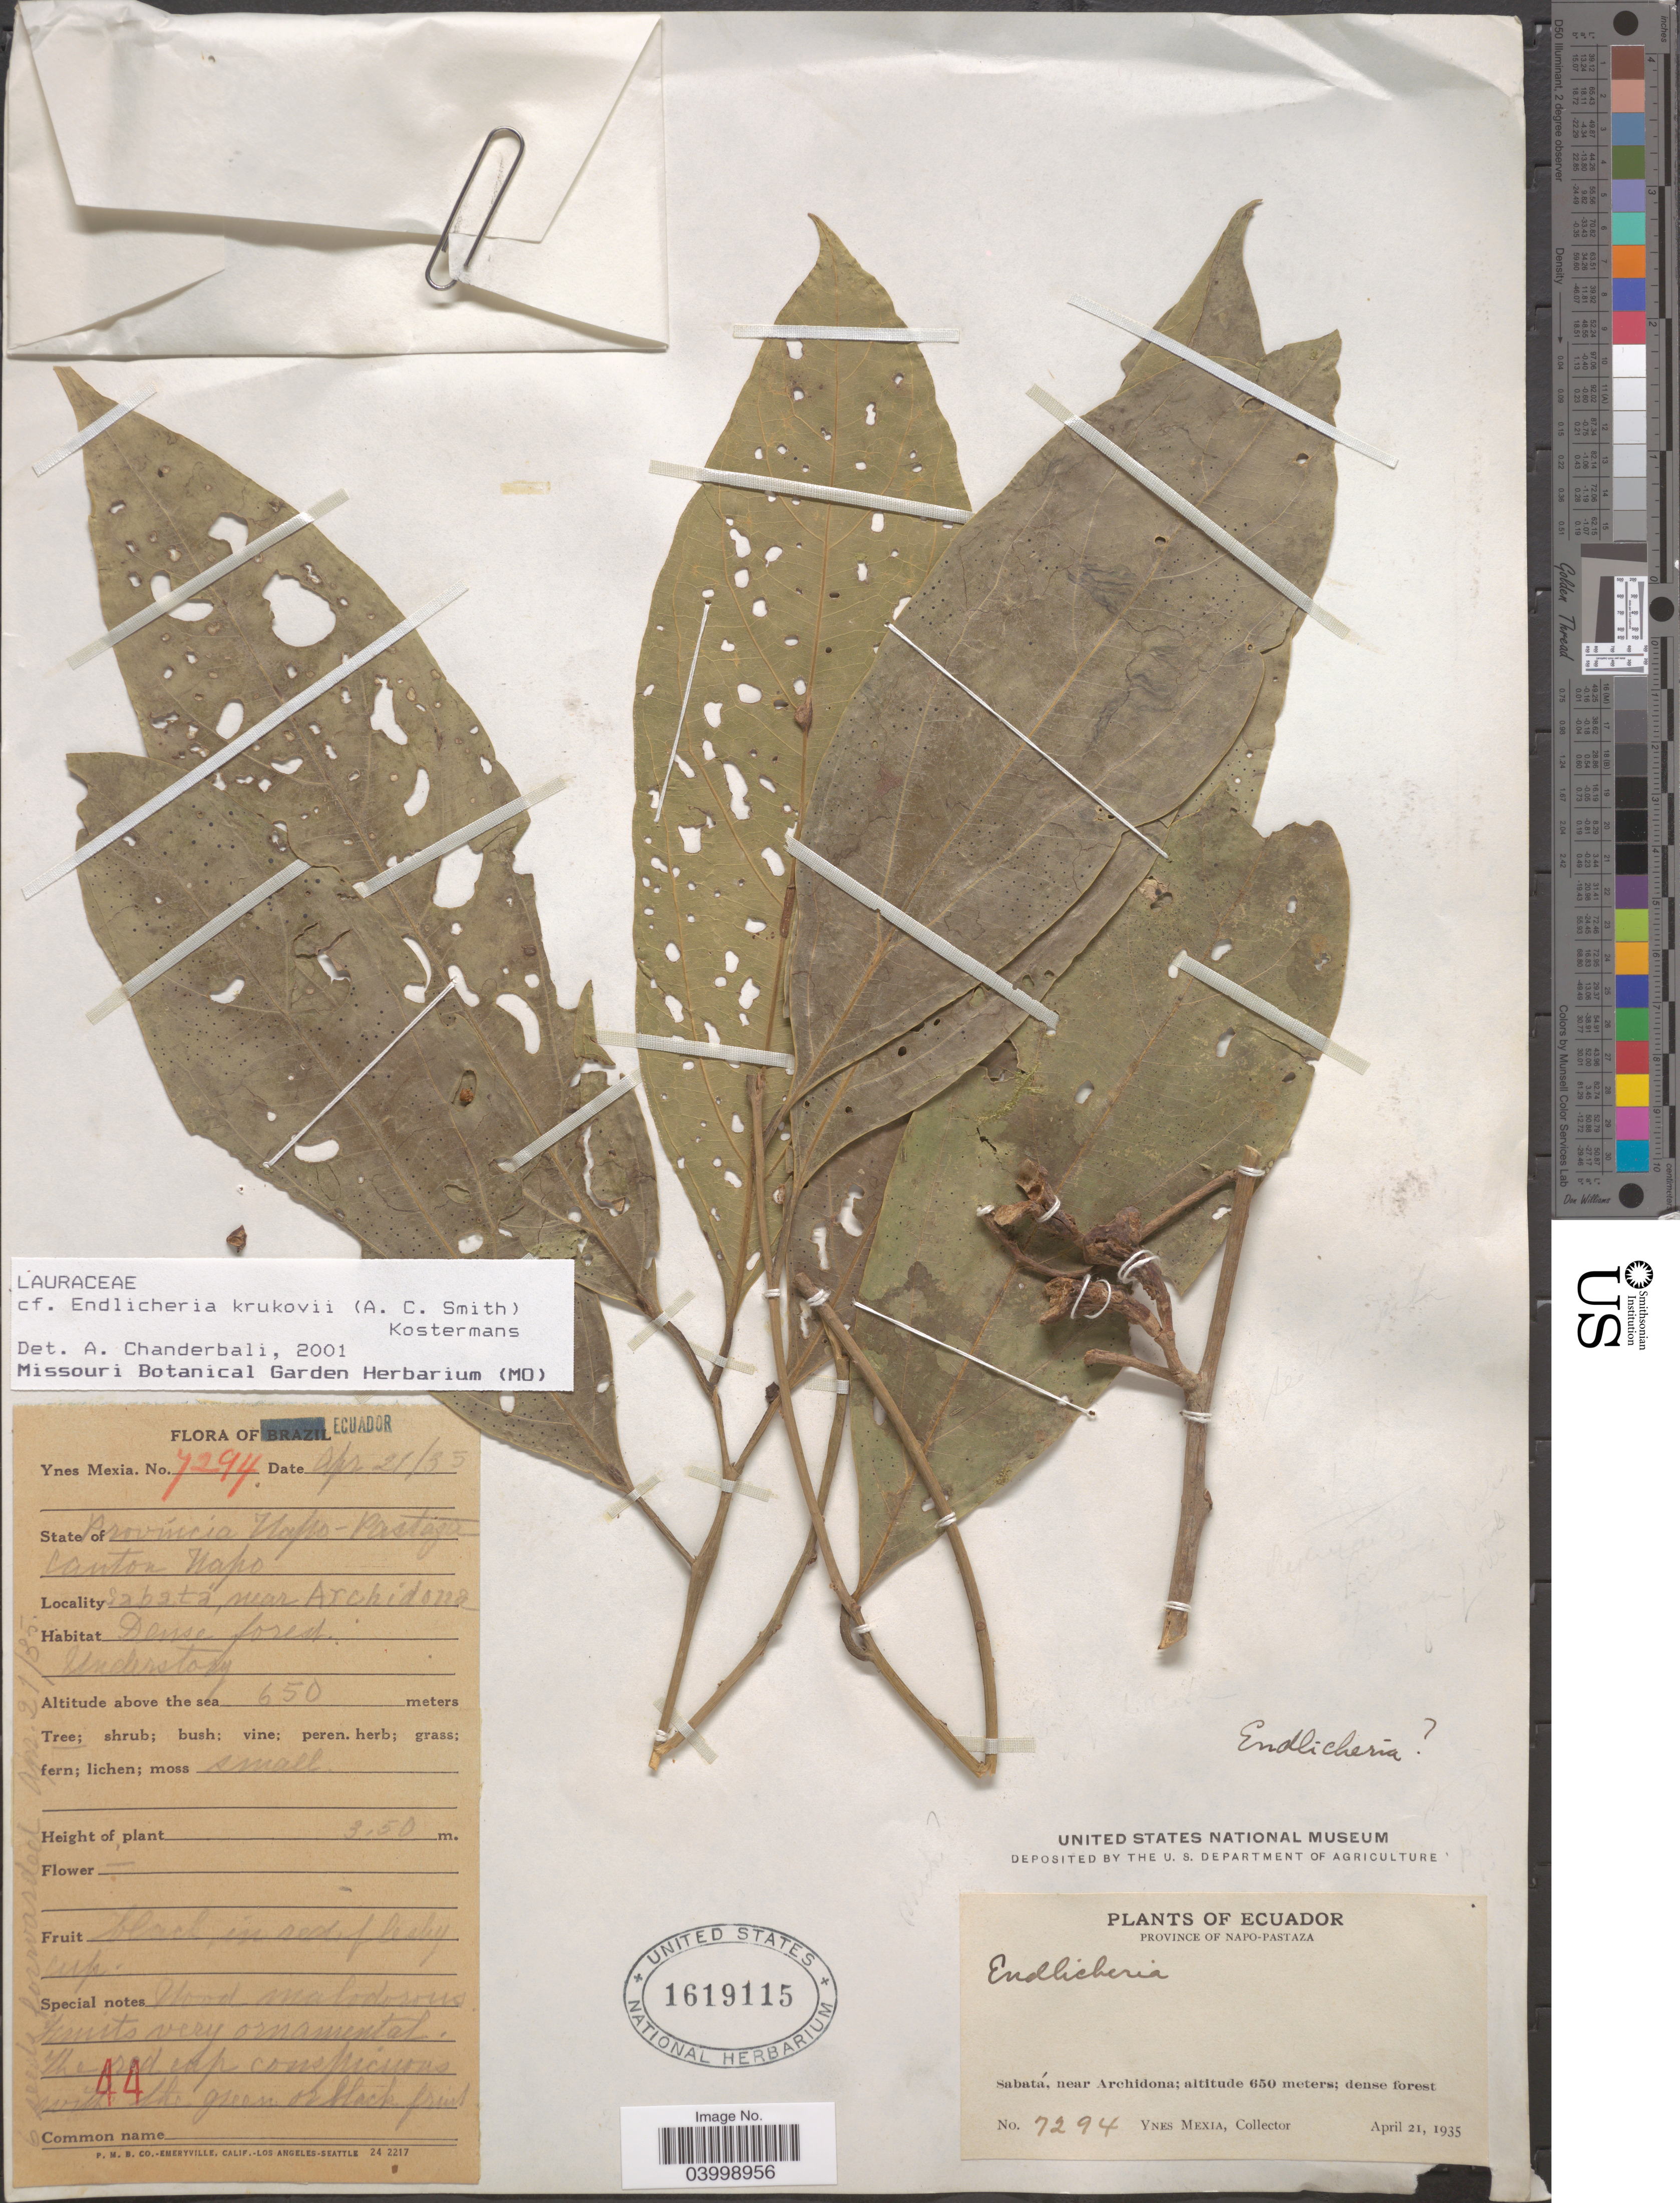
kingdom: Plantae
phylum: Tracheophyta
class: Magnoliopsida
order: Laurales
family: Lauraceae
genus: Endlicheria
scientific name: Endlicheria krukovii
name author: (A.C. Sm.) Kosterm.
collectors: Y. Mexia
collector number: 7294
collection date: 1935-04-21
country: Ecuador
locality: Province of Napo-Pastaza.. Canton Napo. Sabatá, near Archidona.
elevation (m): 650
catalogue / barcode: US 1619115